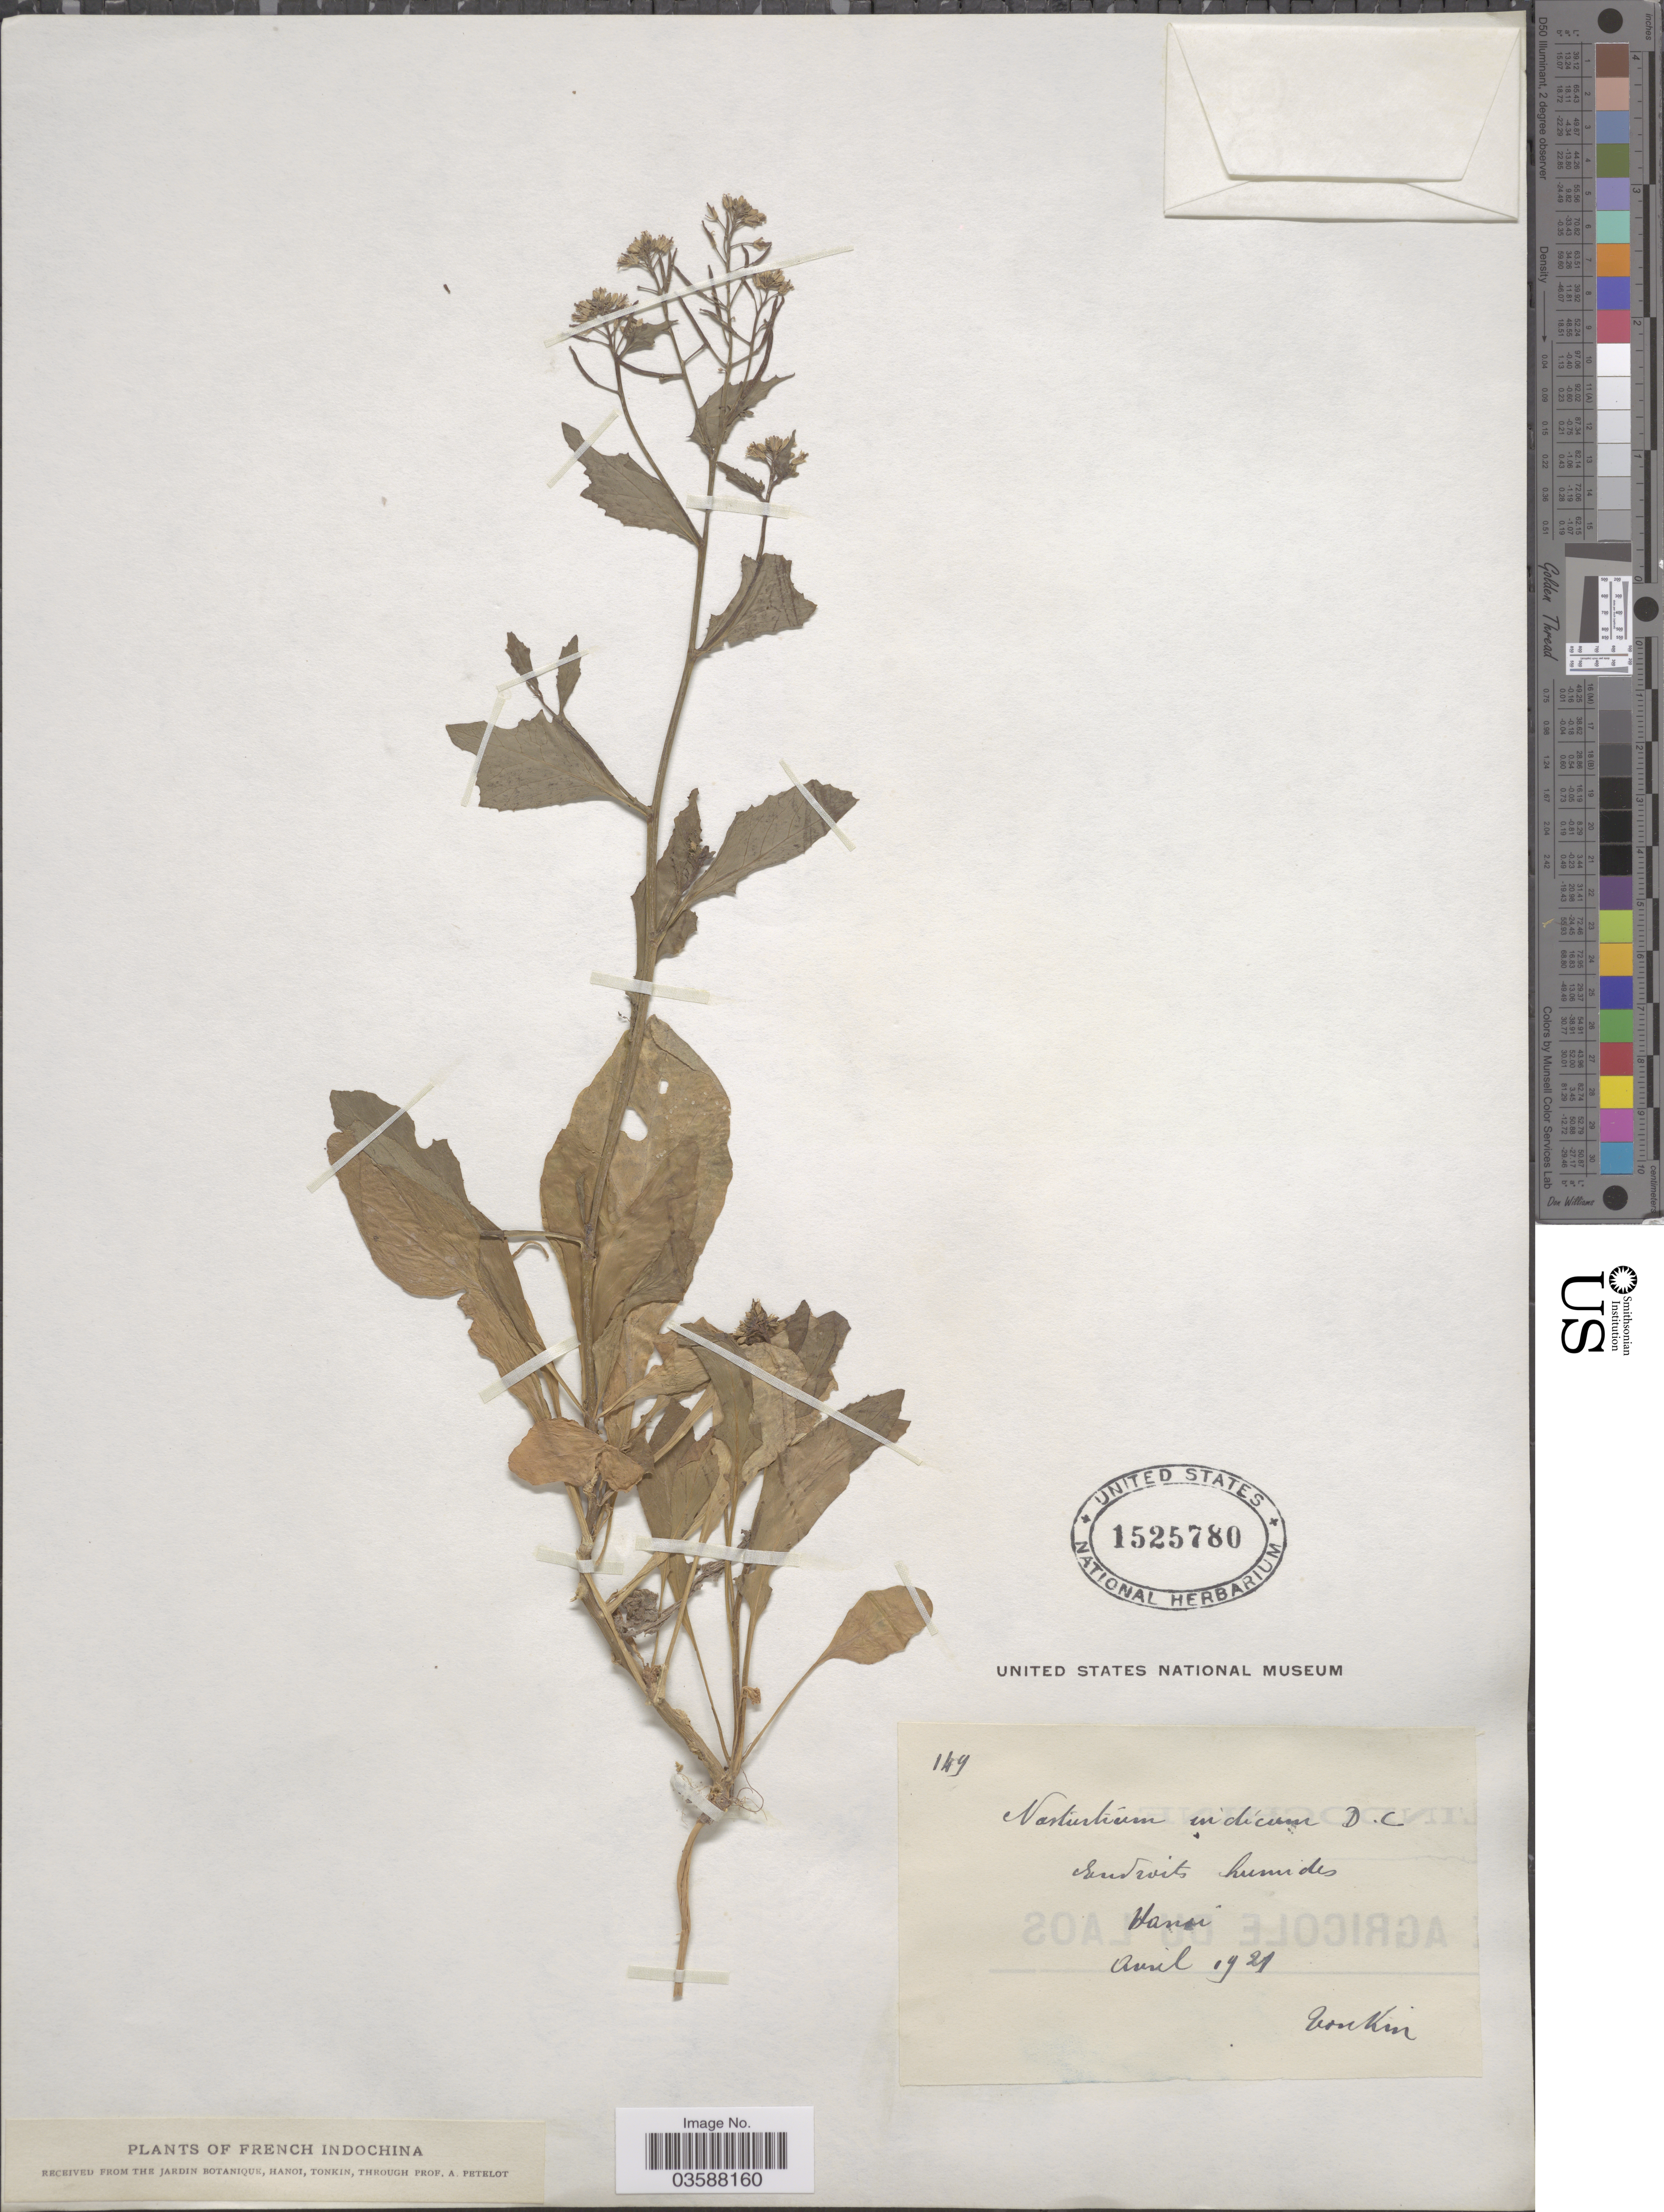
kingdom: Plantae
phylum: Tracheophyta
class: Magnoliopsida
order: Brassicales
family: Brassicaceae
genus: Rorippa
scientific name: Rorippa indica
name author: (L.) Hiern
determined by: Strong, M. T., (US), Smithsonian Institution - National Museum of Natural History (UNITED STATES)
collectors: P. A. Pételot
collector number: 149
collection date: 1921-04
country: Vietnam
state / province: Ha Noi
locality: French Indochina. Hanoi.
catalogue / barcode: US 1525780